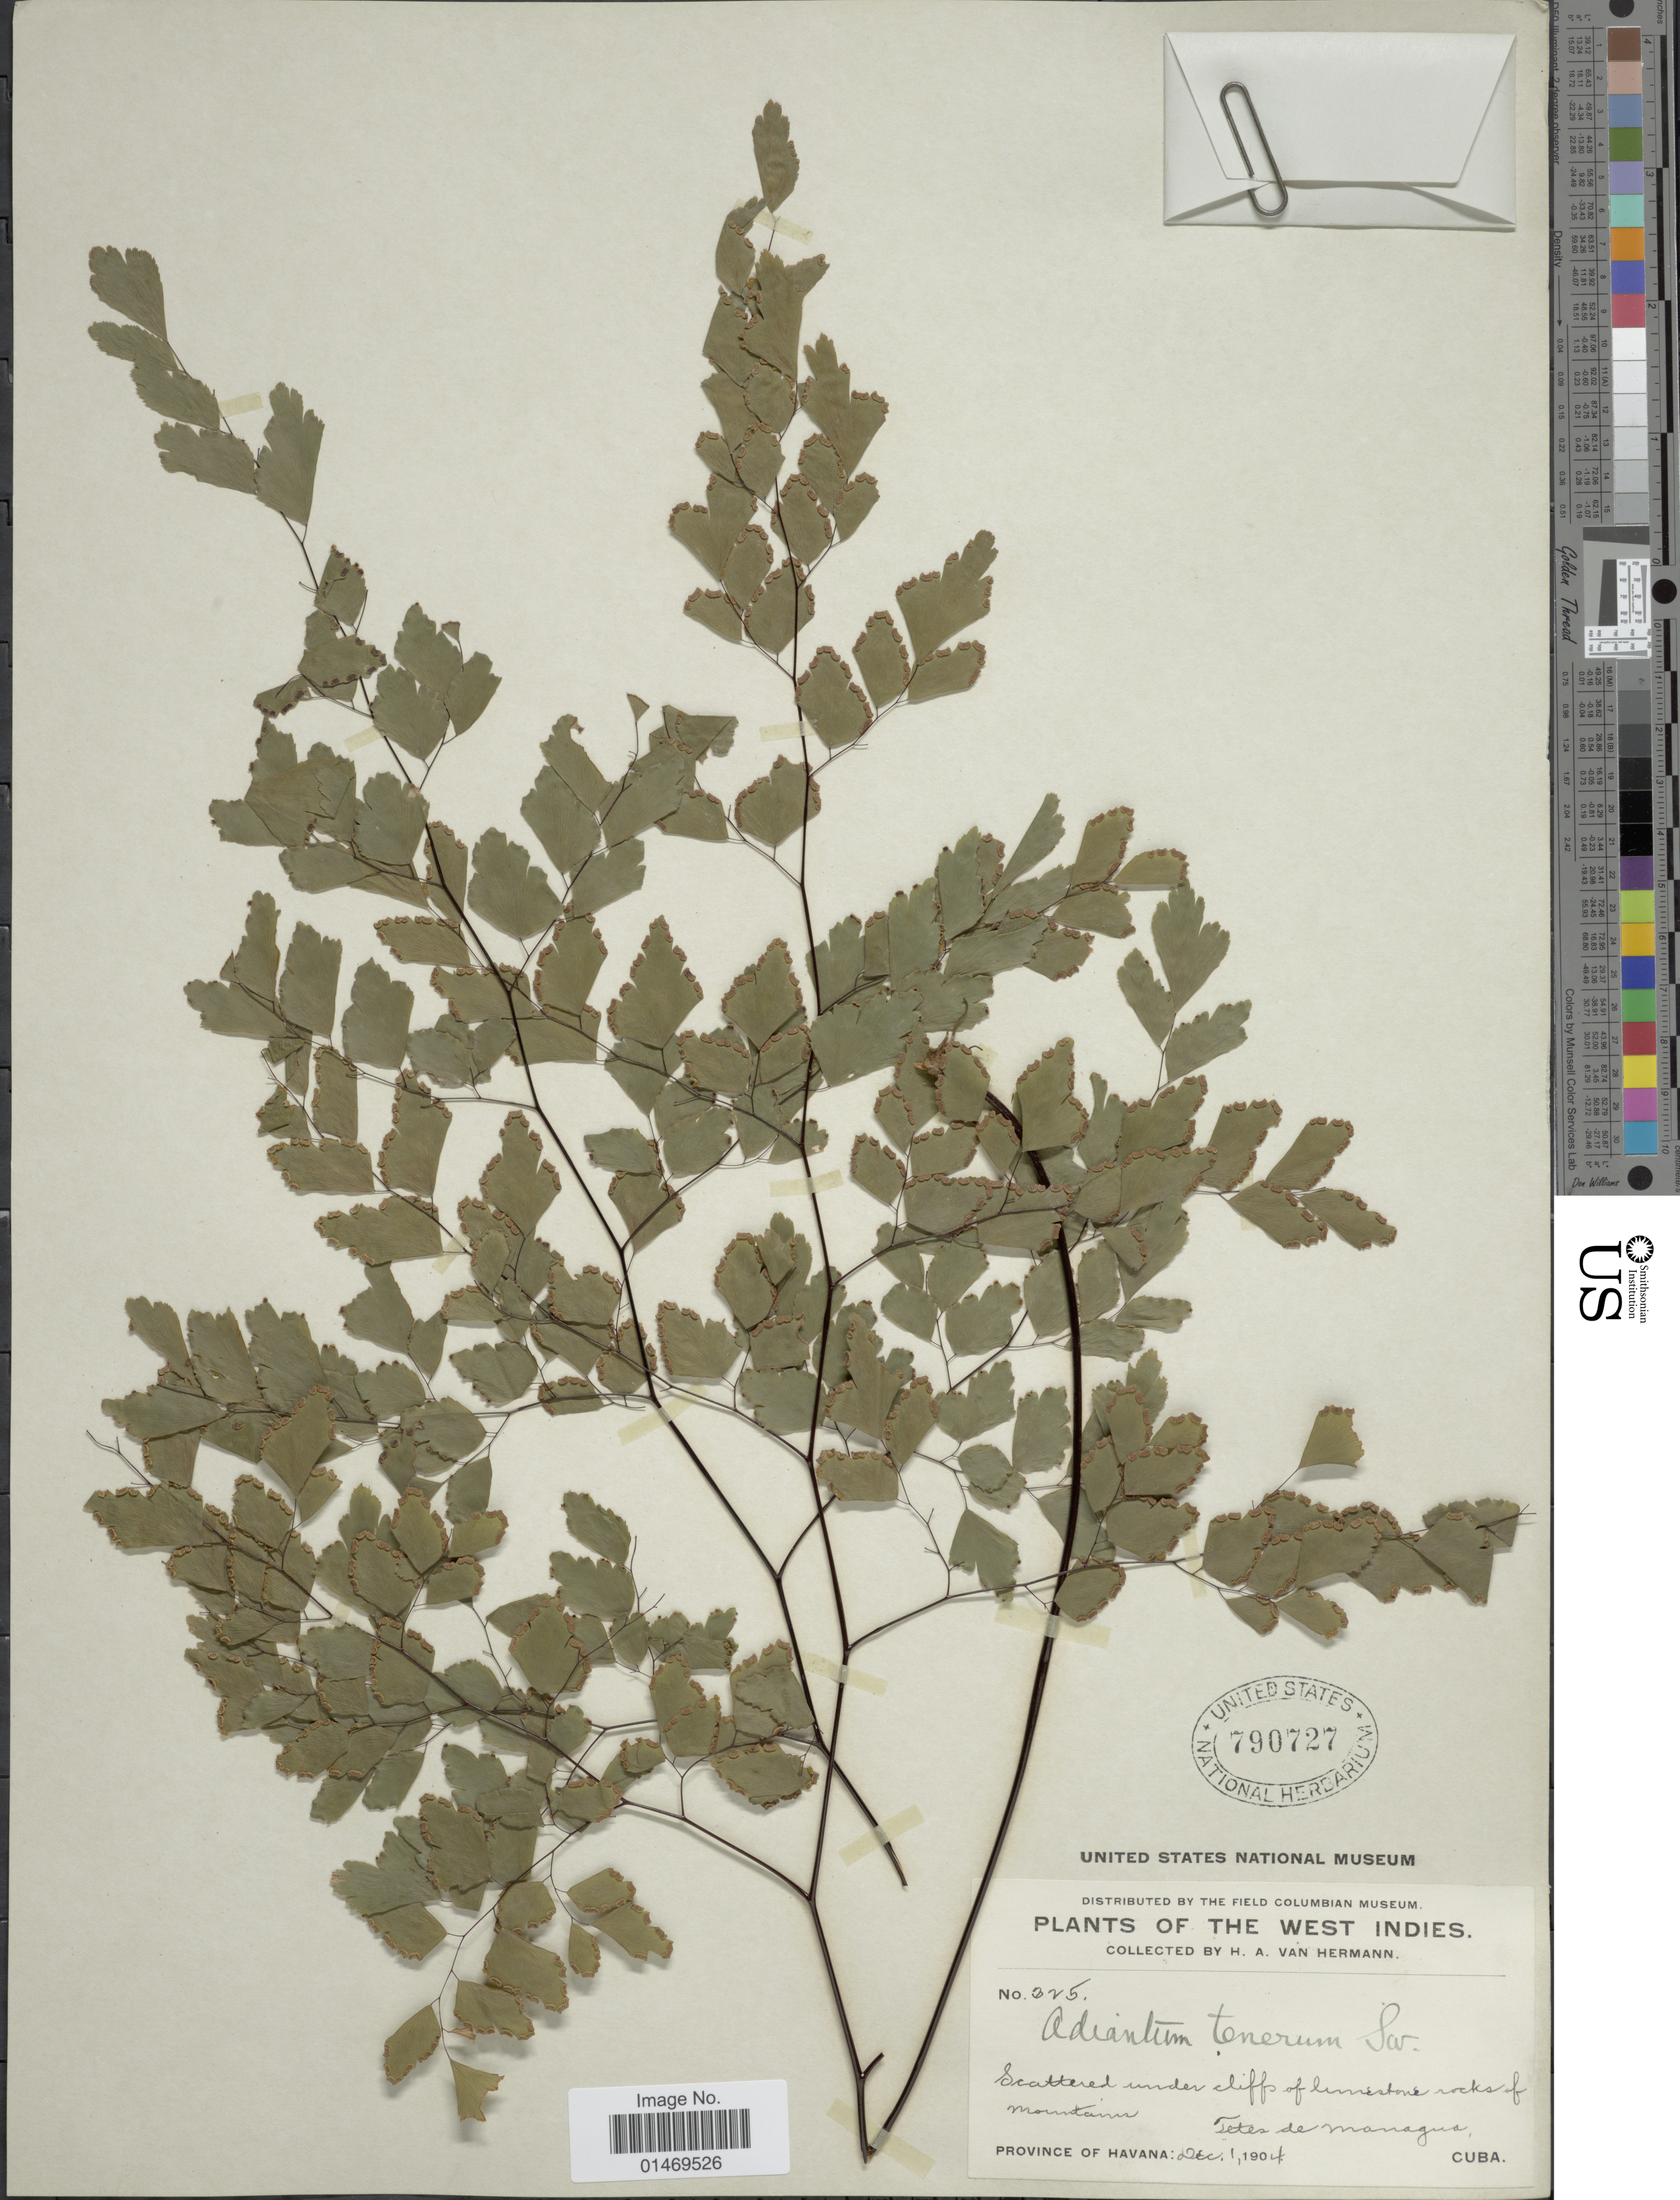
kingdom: Plantae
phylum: Tracheophyta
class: Polypodiopsida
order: Polypodiales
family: Pteridaceae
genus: Adiantum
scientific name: Adiantum tenerum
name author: Sw.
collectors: H. A. Van Hermann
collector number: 325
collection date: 1904-12-01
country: Cuba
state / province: La Habana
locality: Province of Havana, Tetes de Managua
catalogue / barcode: US 790727